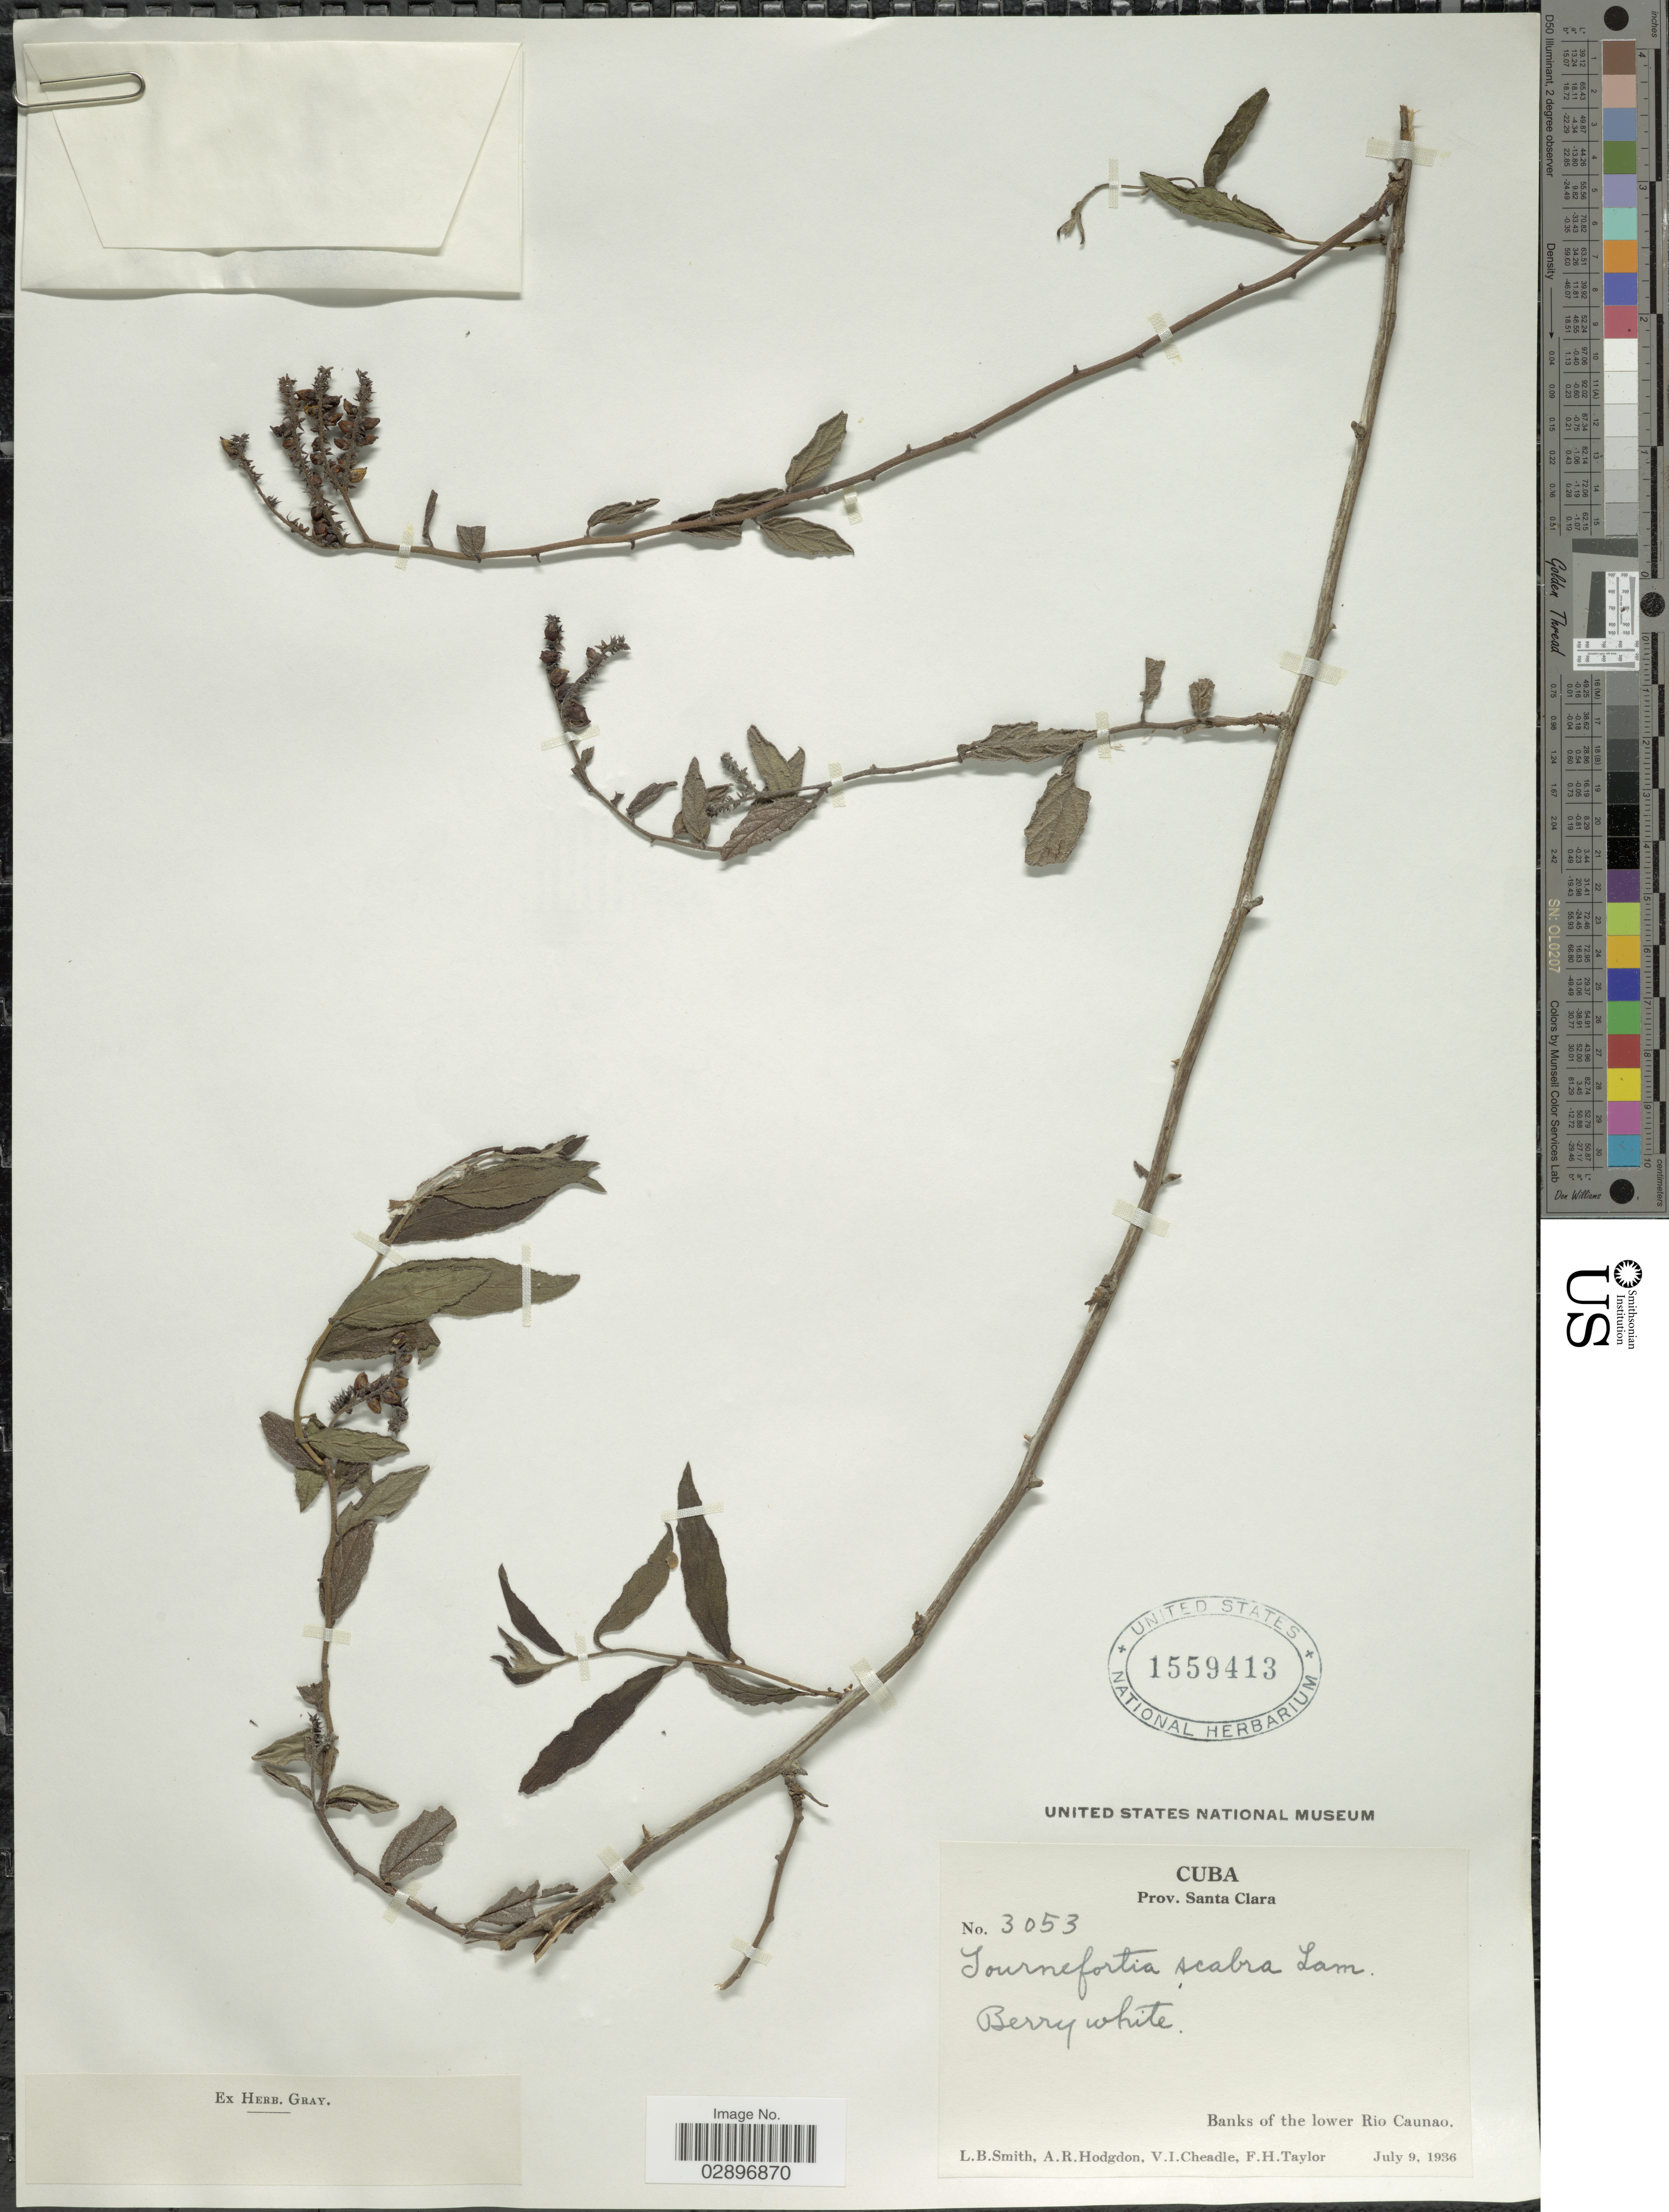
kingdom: Plantae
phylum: Tracheophyta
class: Magnoliopsida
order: Boraginales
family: Heliotropiaceae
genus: Tournefortia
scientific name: Tournefortia scabra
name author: Lam.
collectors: L. Smith, A. R. Hodgdon, V. I. Cheadle & F. H. Taylor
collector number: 3053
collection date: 1936-07-09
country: Cuba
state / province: Las Villas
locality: Prov. Santa Clara. Banks of the lower Rio Caunao.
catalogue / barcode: US 1559413